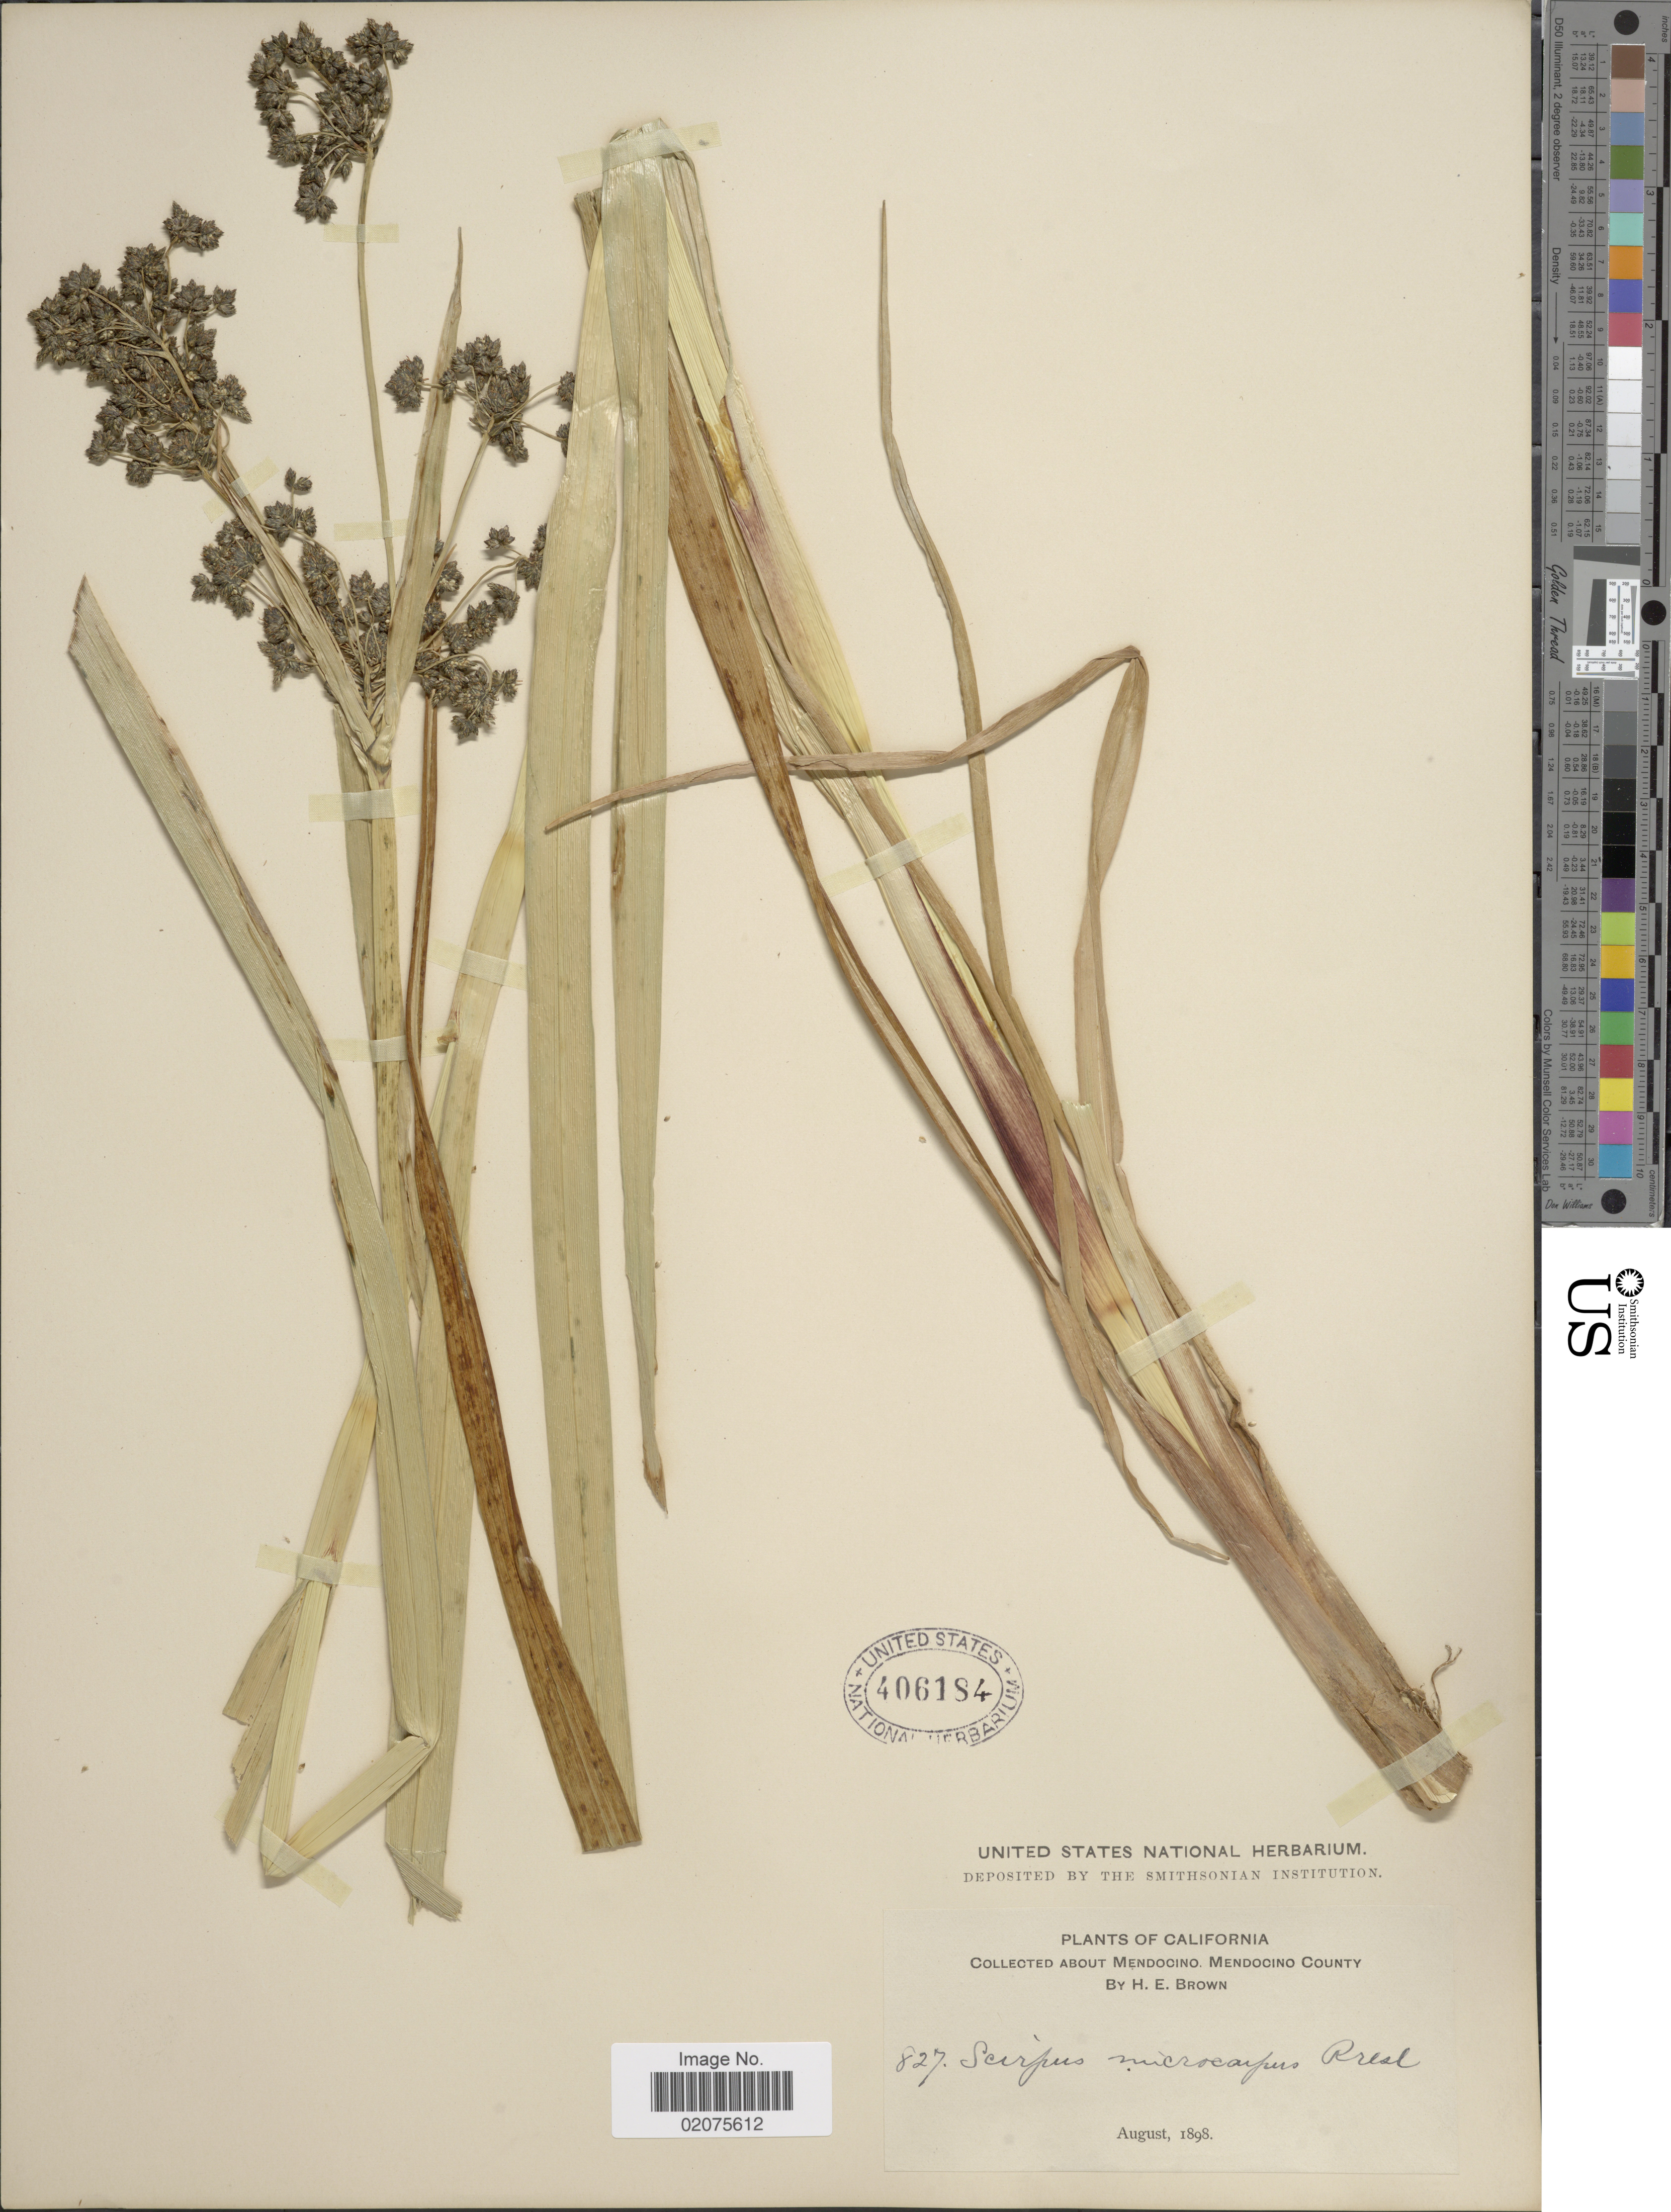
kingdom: Plantae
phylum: Tracheophyta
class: Liliopsida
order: Poales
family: Cyperaceae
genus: Scirpus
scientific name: Scirpus microcarpus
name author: J. Presl & C. Presl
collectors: H. E. Brown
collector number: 827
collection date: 1898-08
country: United States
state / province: California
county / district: Mendocino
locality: Mendocino, Mendocino County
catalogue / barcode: US 406184